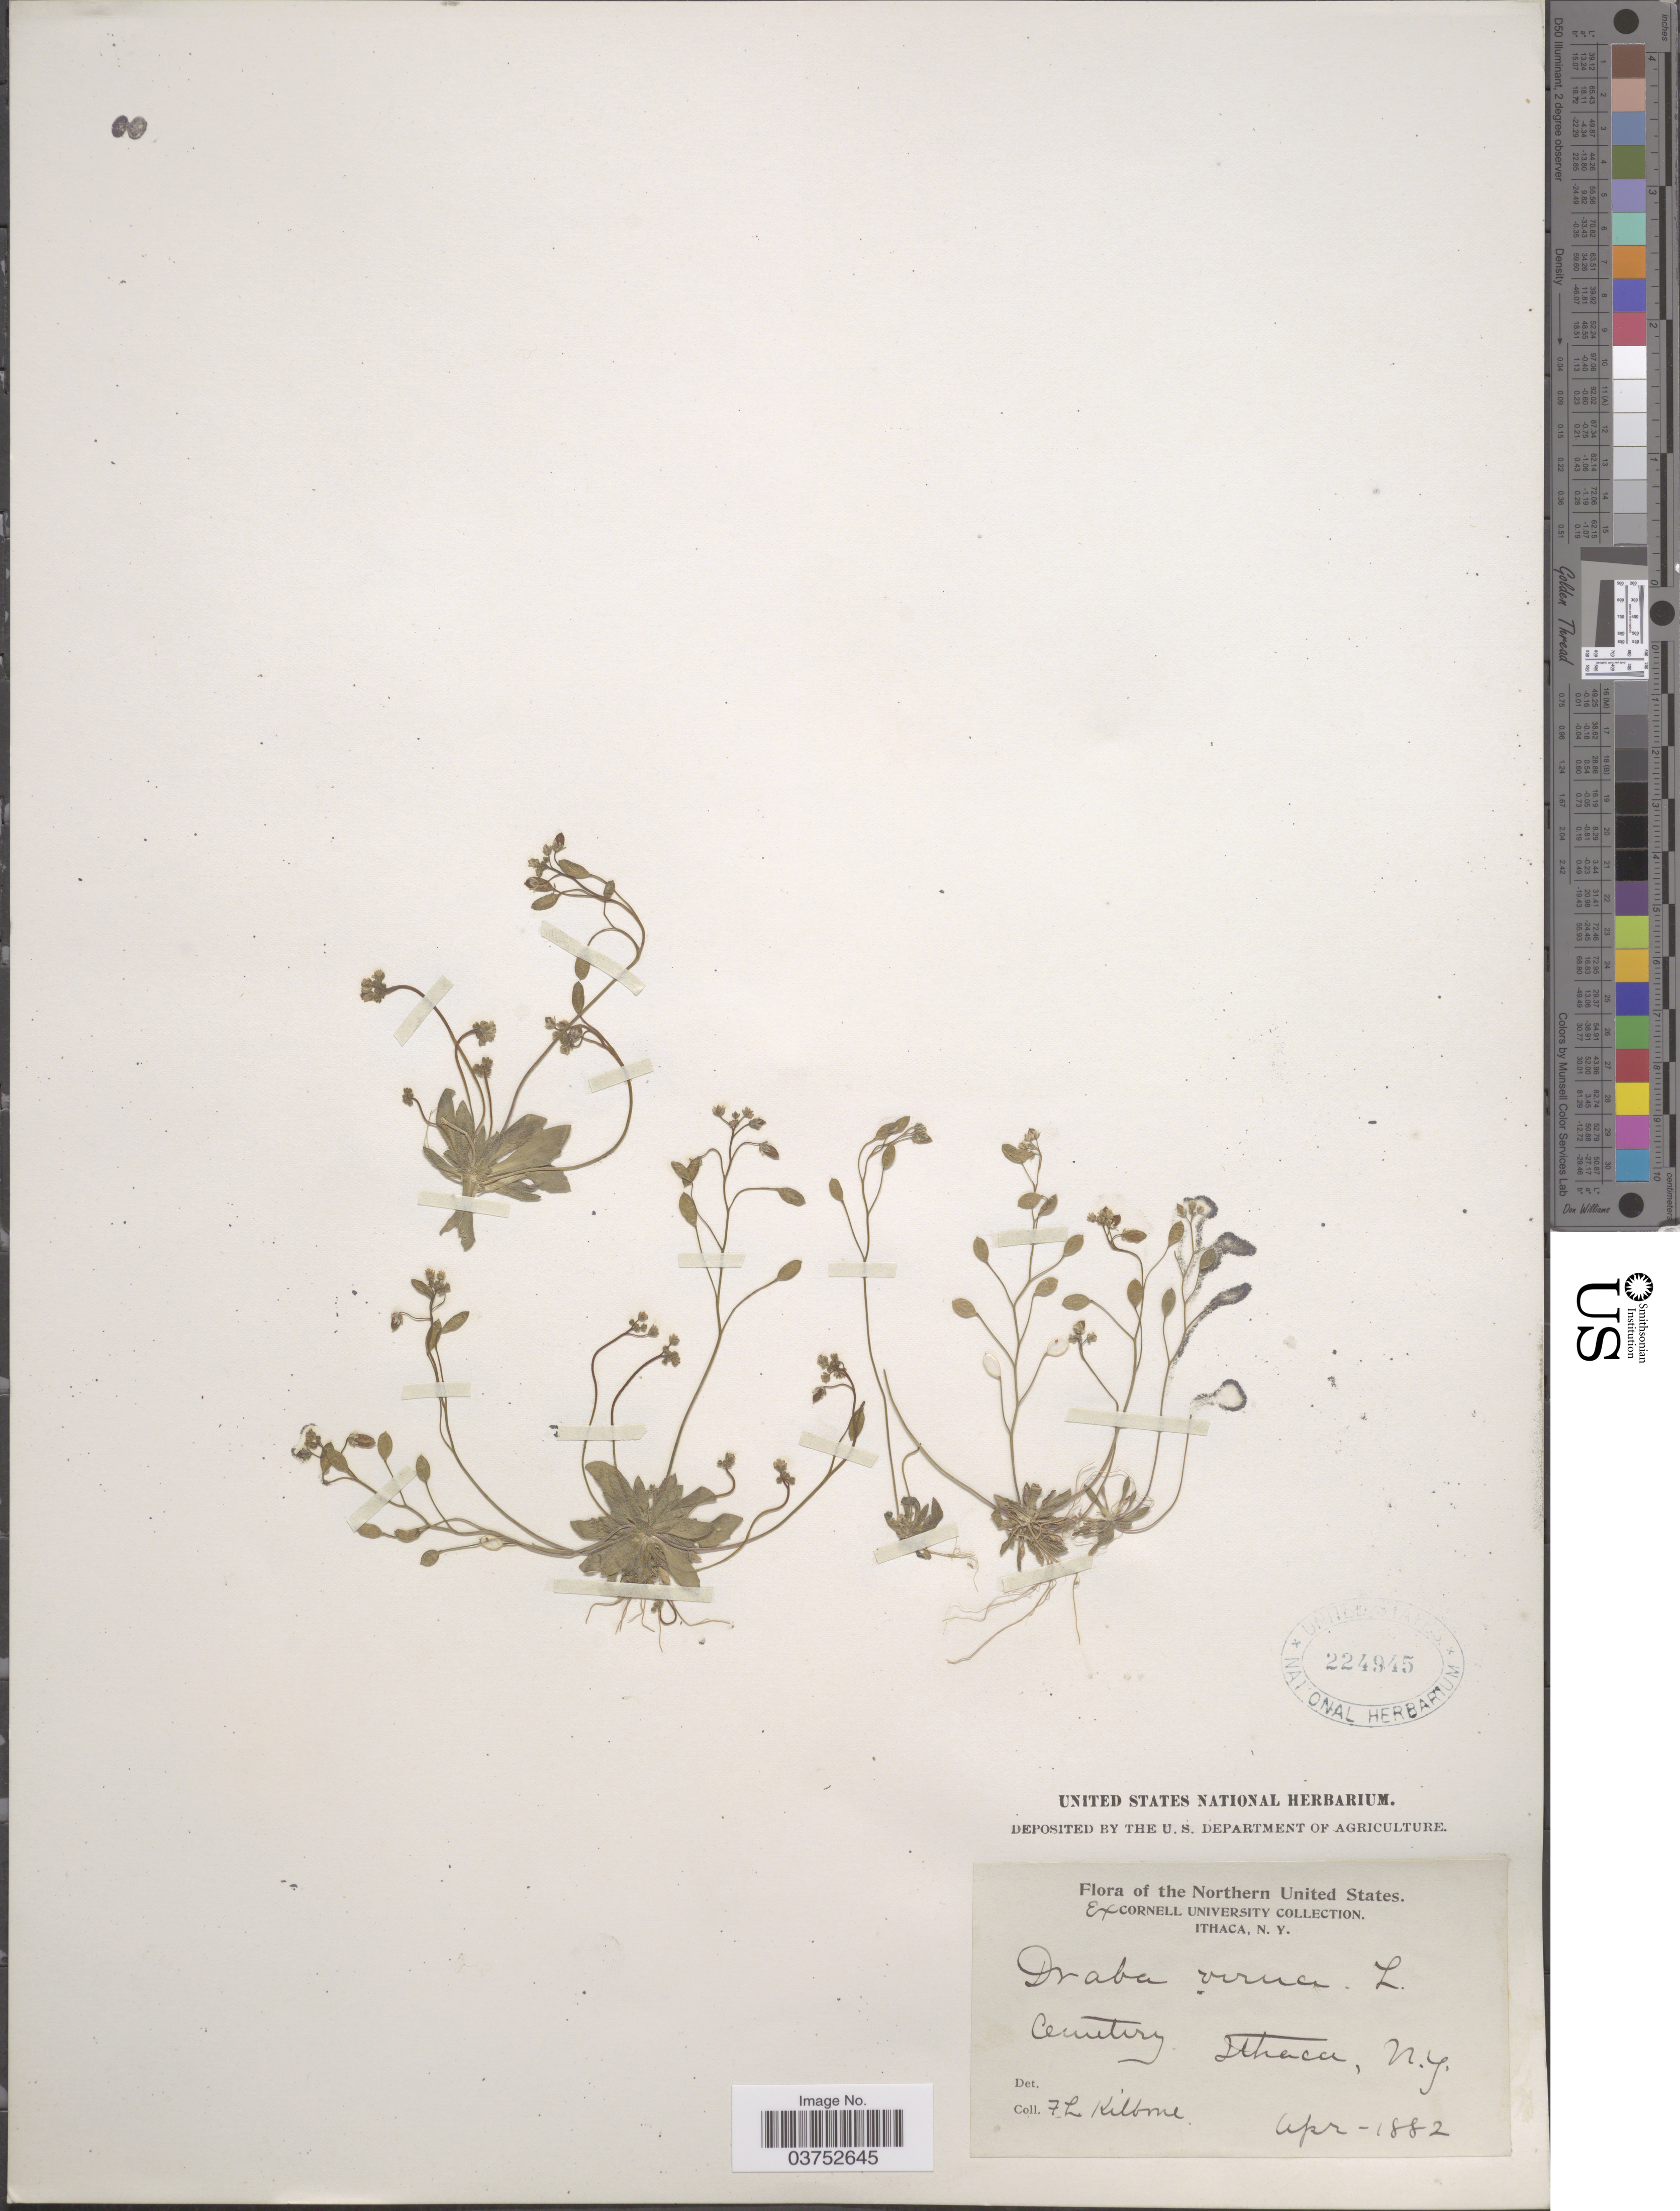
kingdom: Plantae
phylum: Tracheophyta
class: Magnoliopsida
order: Brassicales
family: Brassicaceae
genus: Draba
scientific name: Draba verna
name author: L.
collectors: F. L. Kilborne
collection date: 1882-04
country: United States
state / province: New York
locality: Northern United States. Cemetery, Ithaca.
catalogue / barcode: US 224945